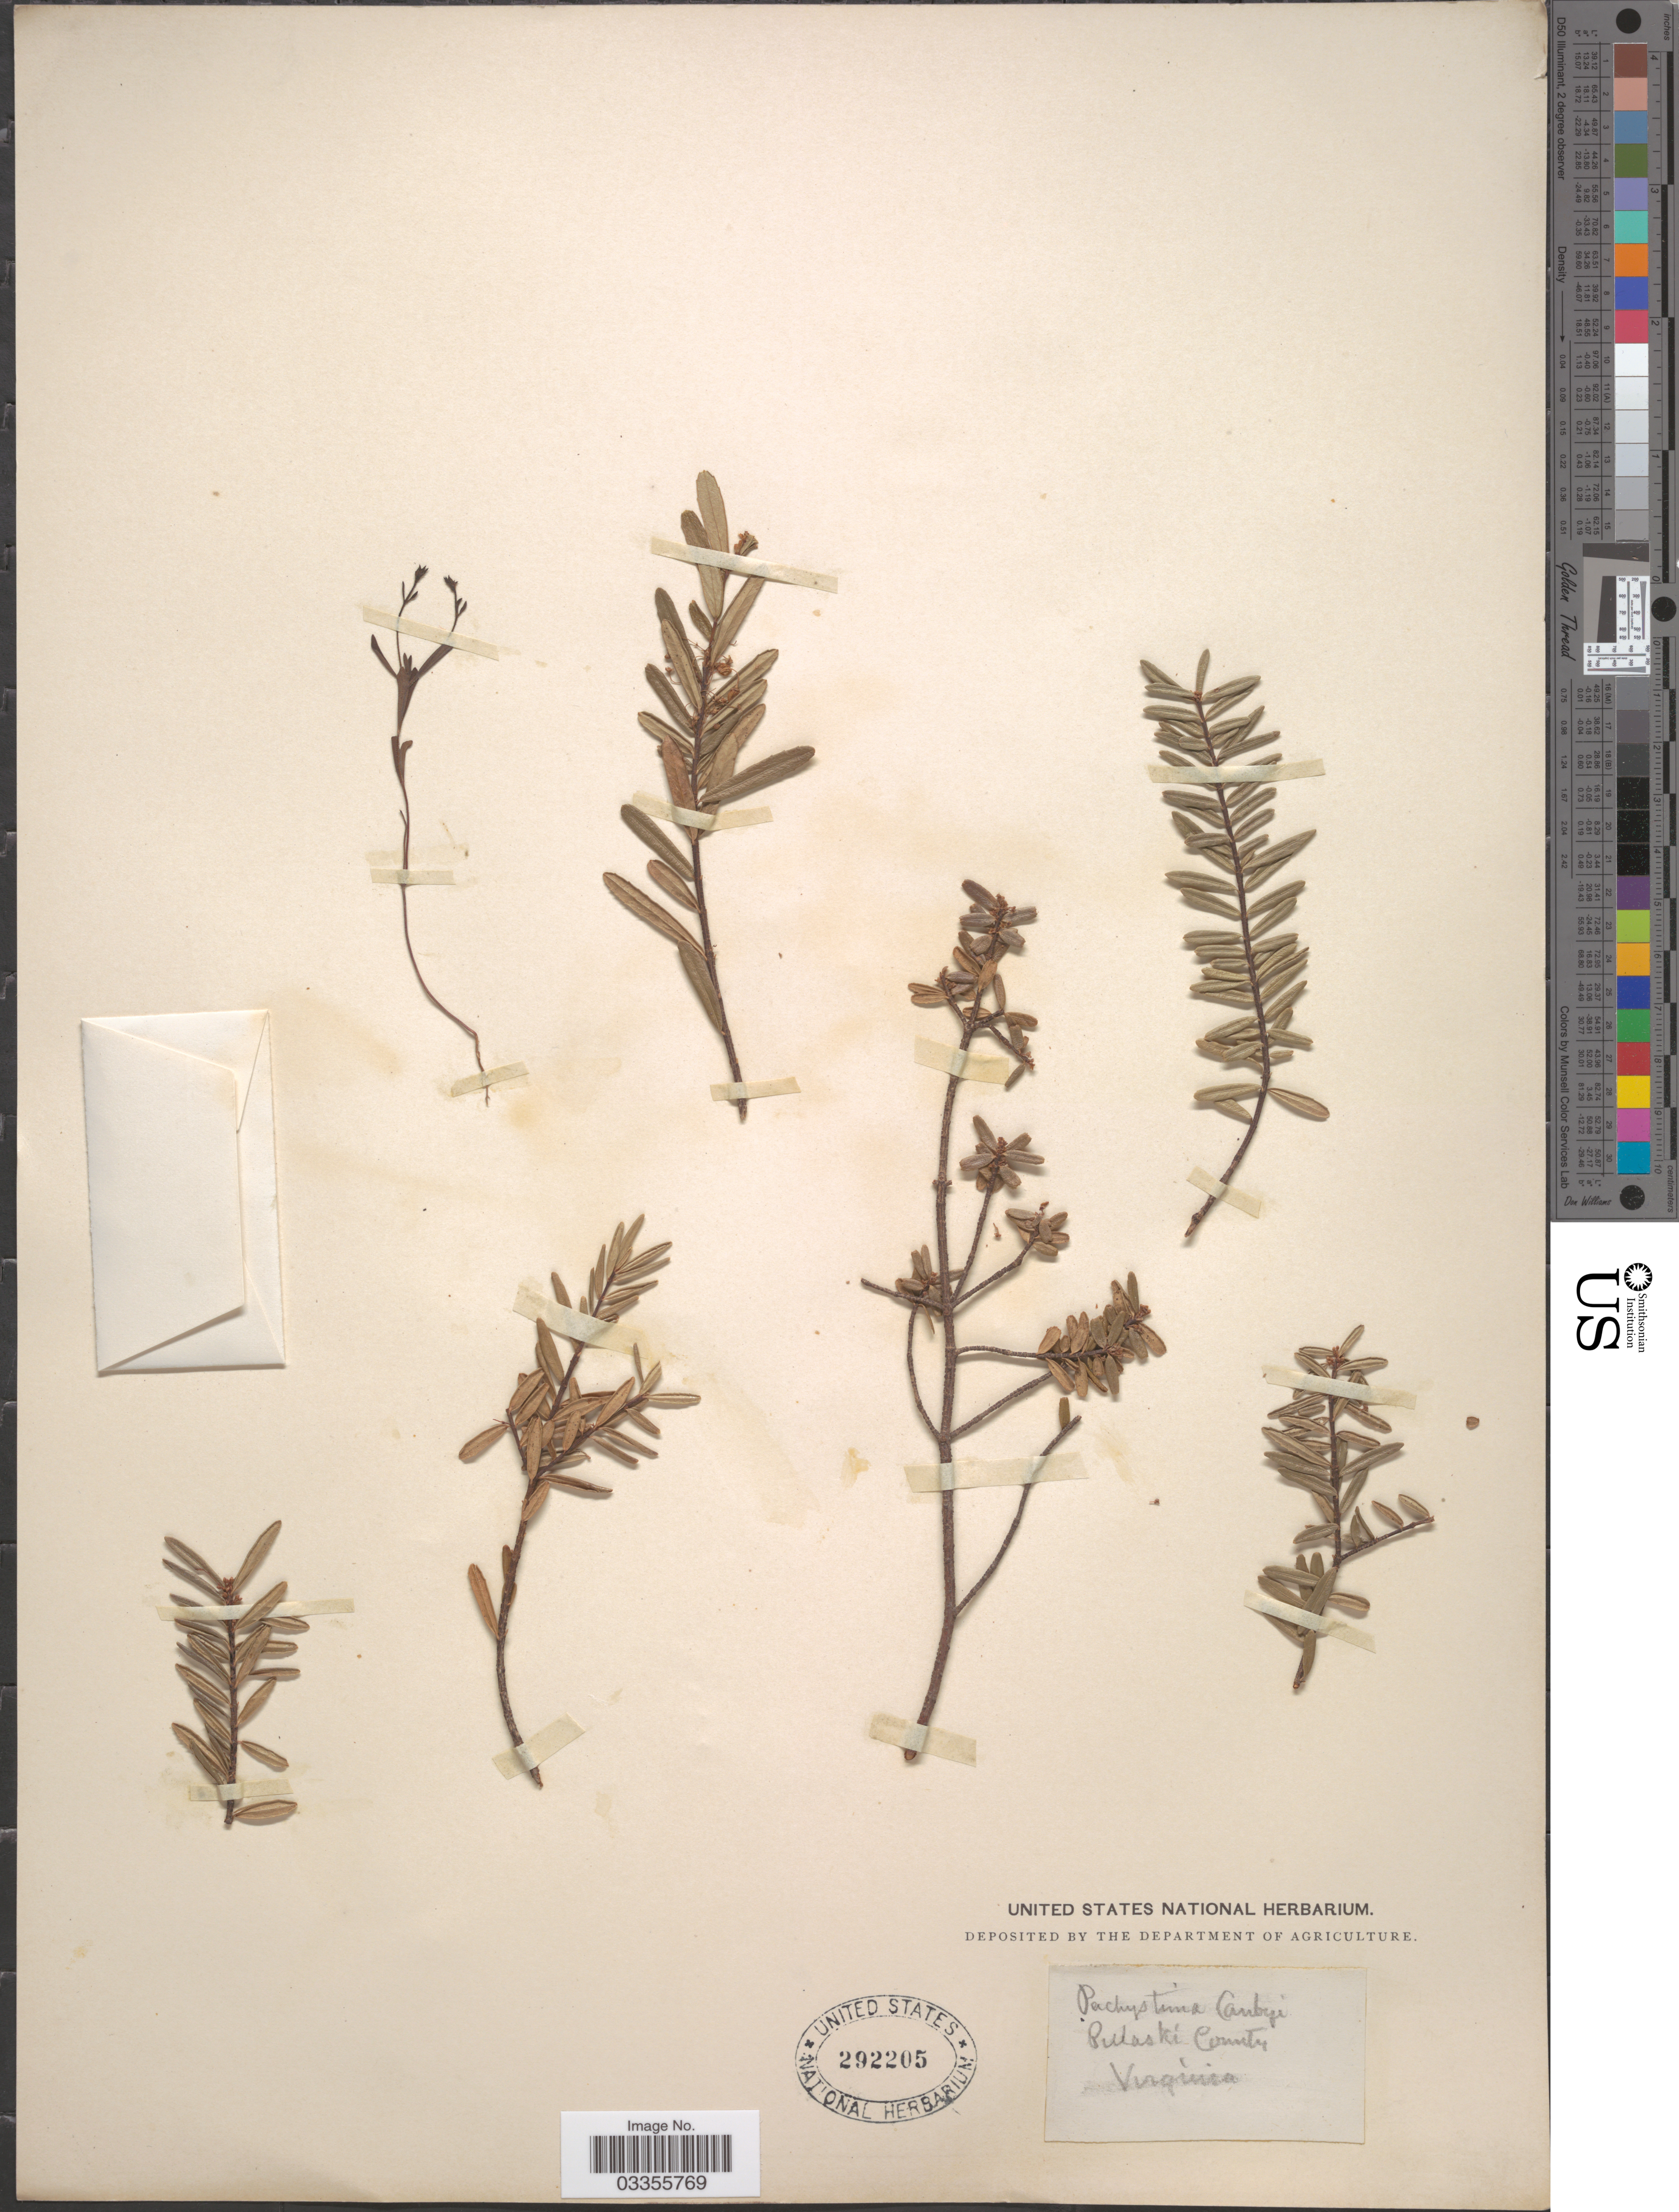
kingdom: Plantae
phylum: Tracheophyta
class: Magnoliopsida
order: Celastrales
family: Celastraceae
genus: Paxistima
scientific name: Paxistima canbyi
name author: A. Gray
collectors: ex herb. United States National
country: United States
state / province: Virginia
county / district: Pulaski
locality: Pulaski County. Virginia.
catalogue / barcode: US 292205